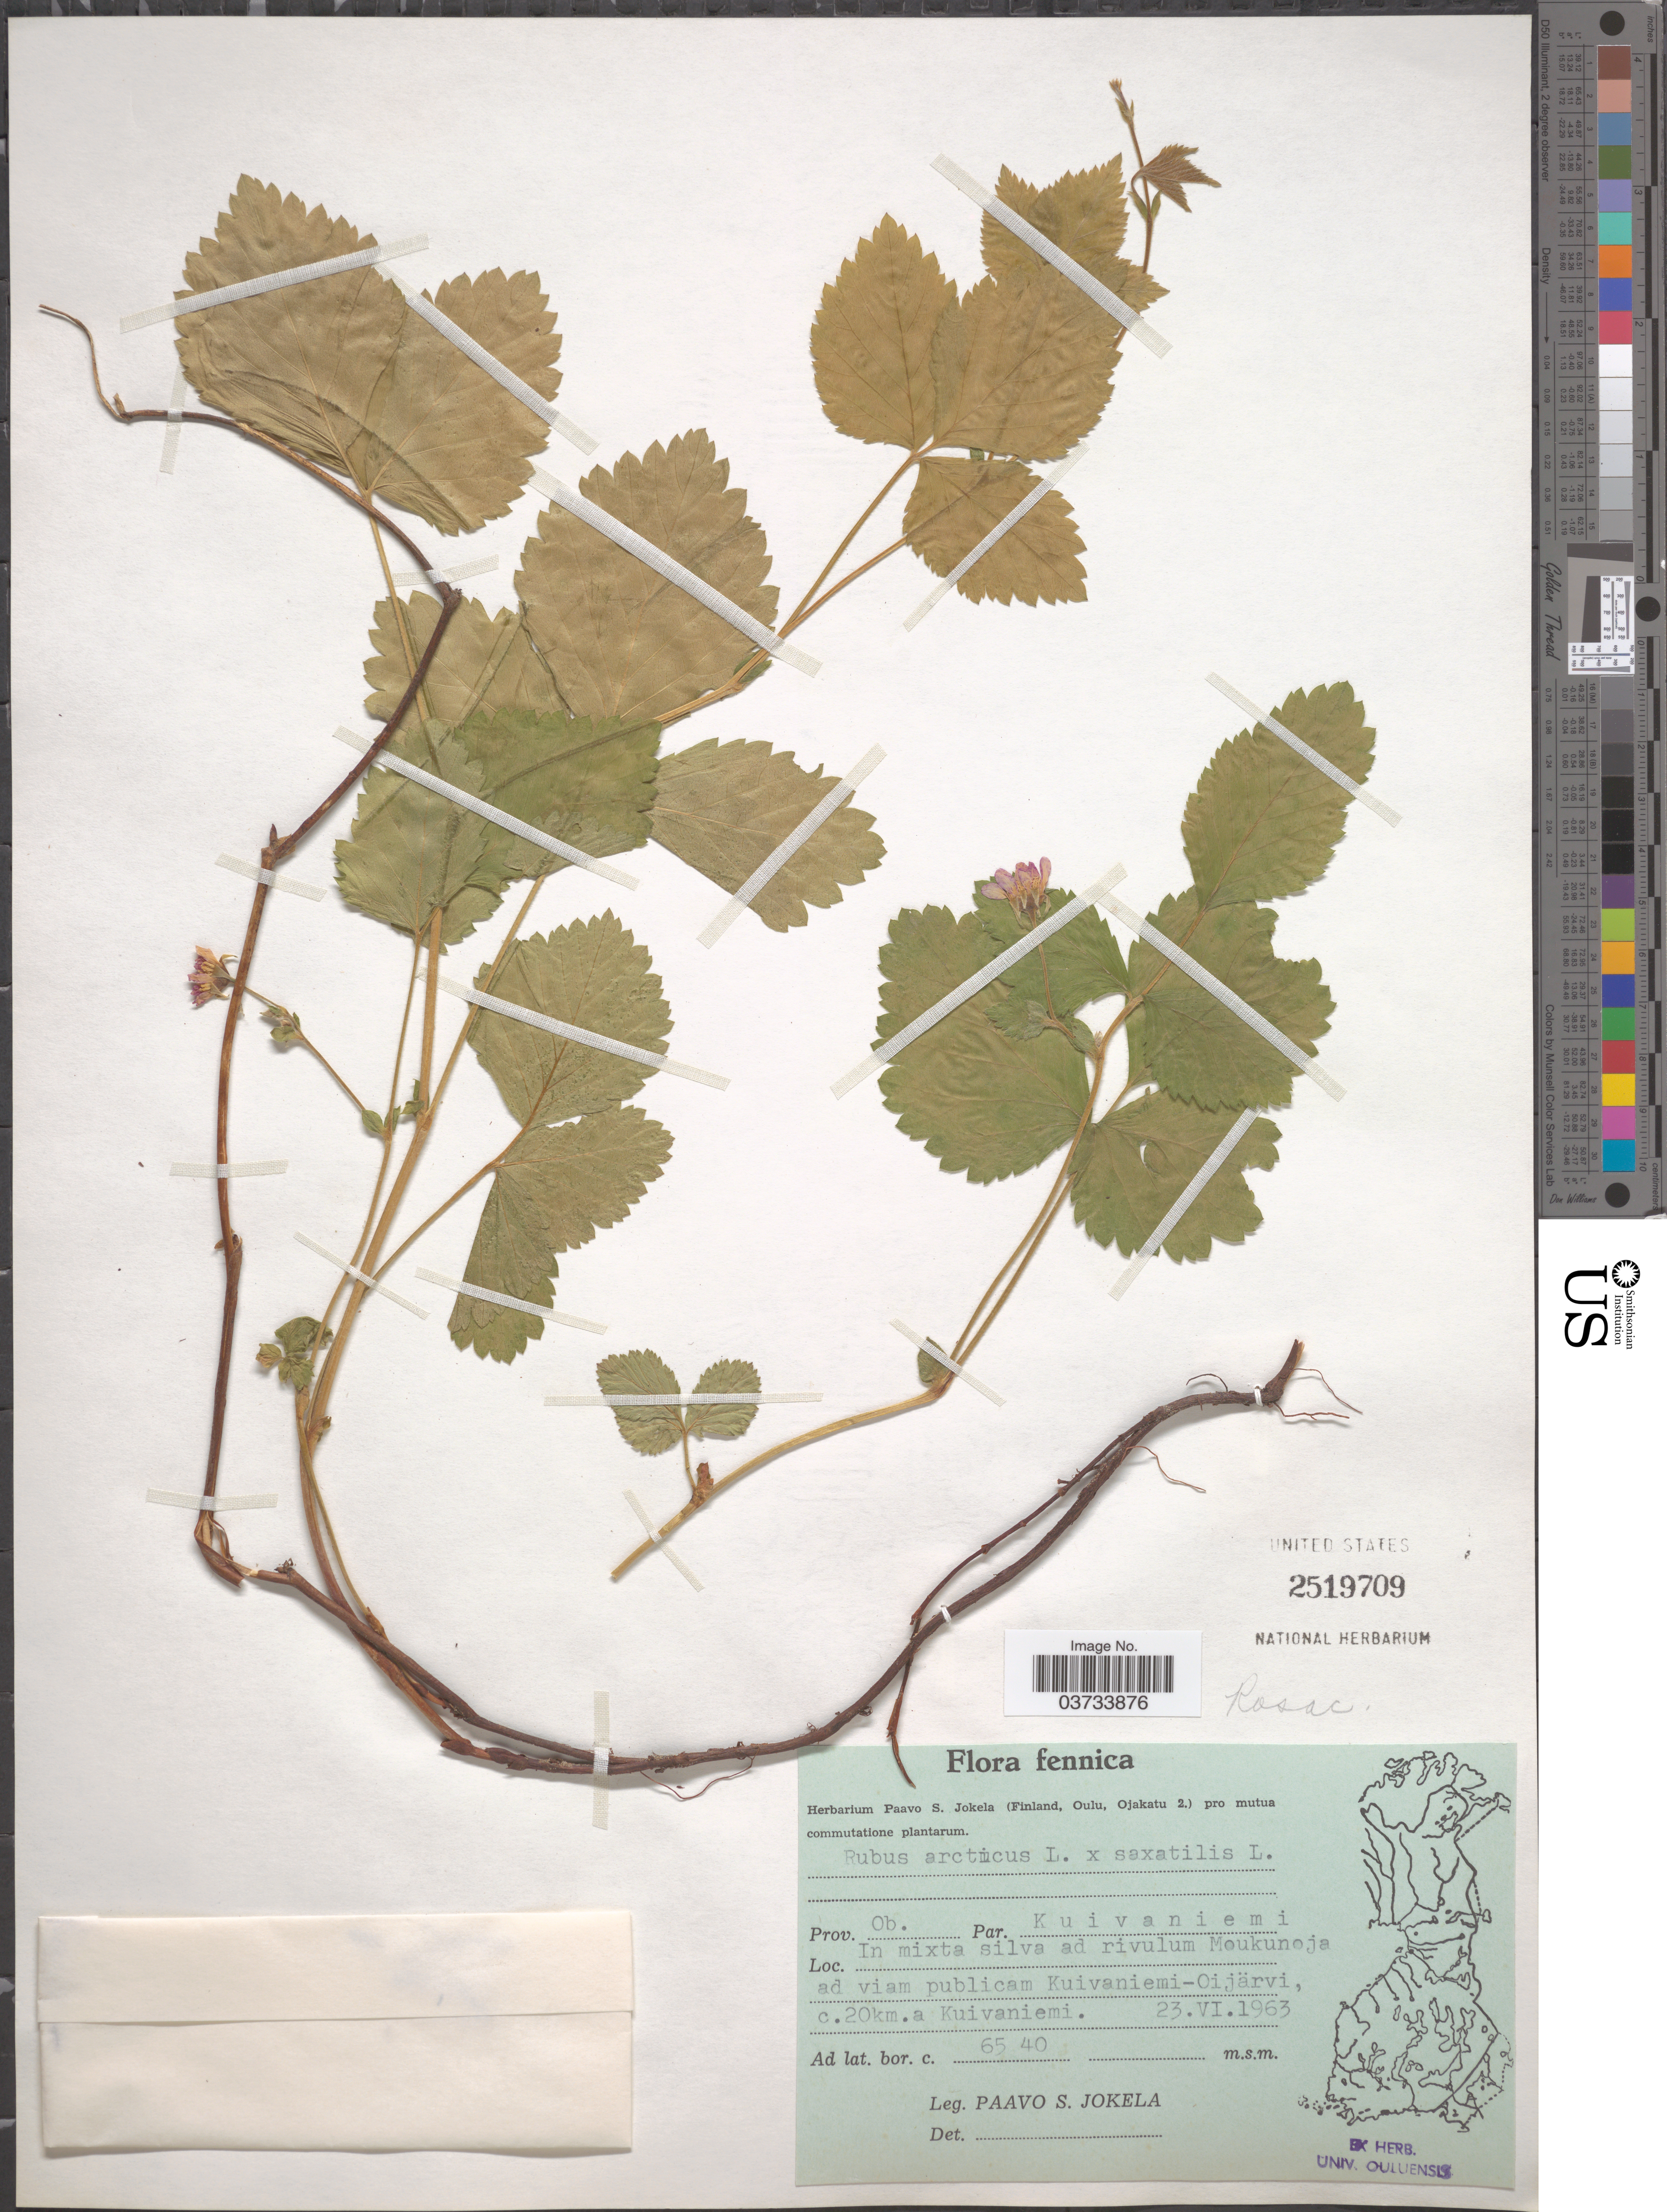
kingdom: Plantae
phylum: Tracheophyta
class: Magnoliopsida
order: Rosales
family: Rosaceae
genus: Rubus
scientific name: Rubus arcticus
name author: L.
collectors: P. Jokela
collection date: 1963-06-23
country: Finland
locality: Fennica. Prov. Ob. Par. Kuivaniemi. In mixta silva ad rivulum Moukunoja ad viam publicam Kuivaniemi-Oijärvi, c. 20 km. a Kuivaniemi.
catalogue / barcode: US 2519709